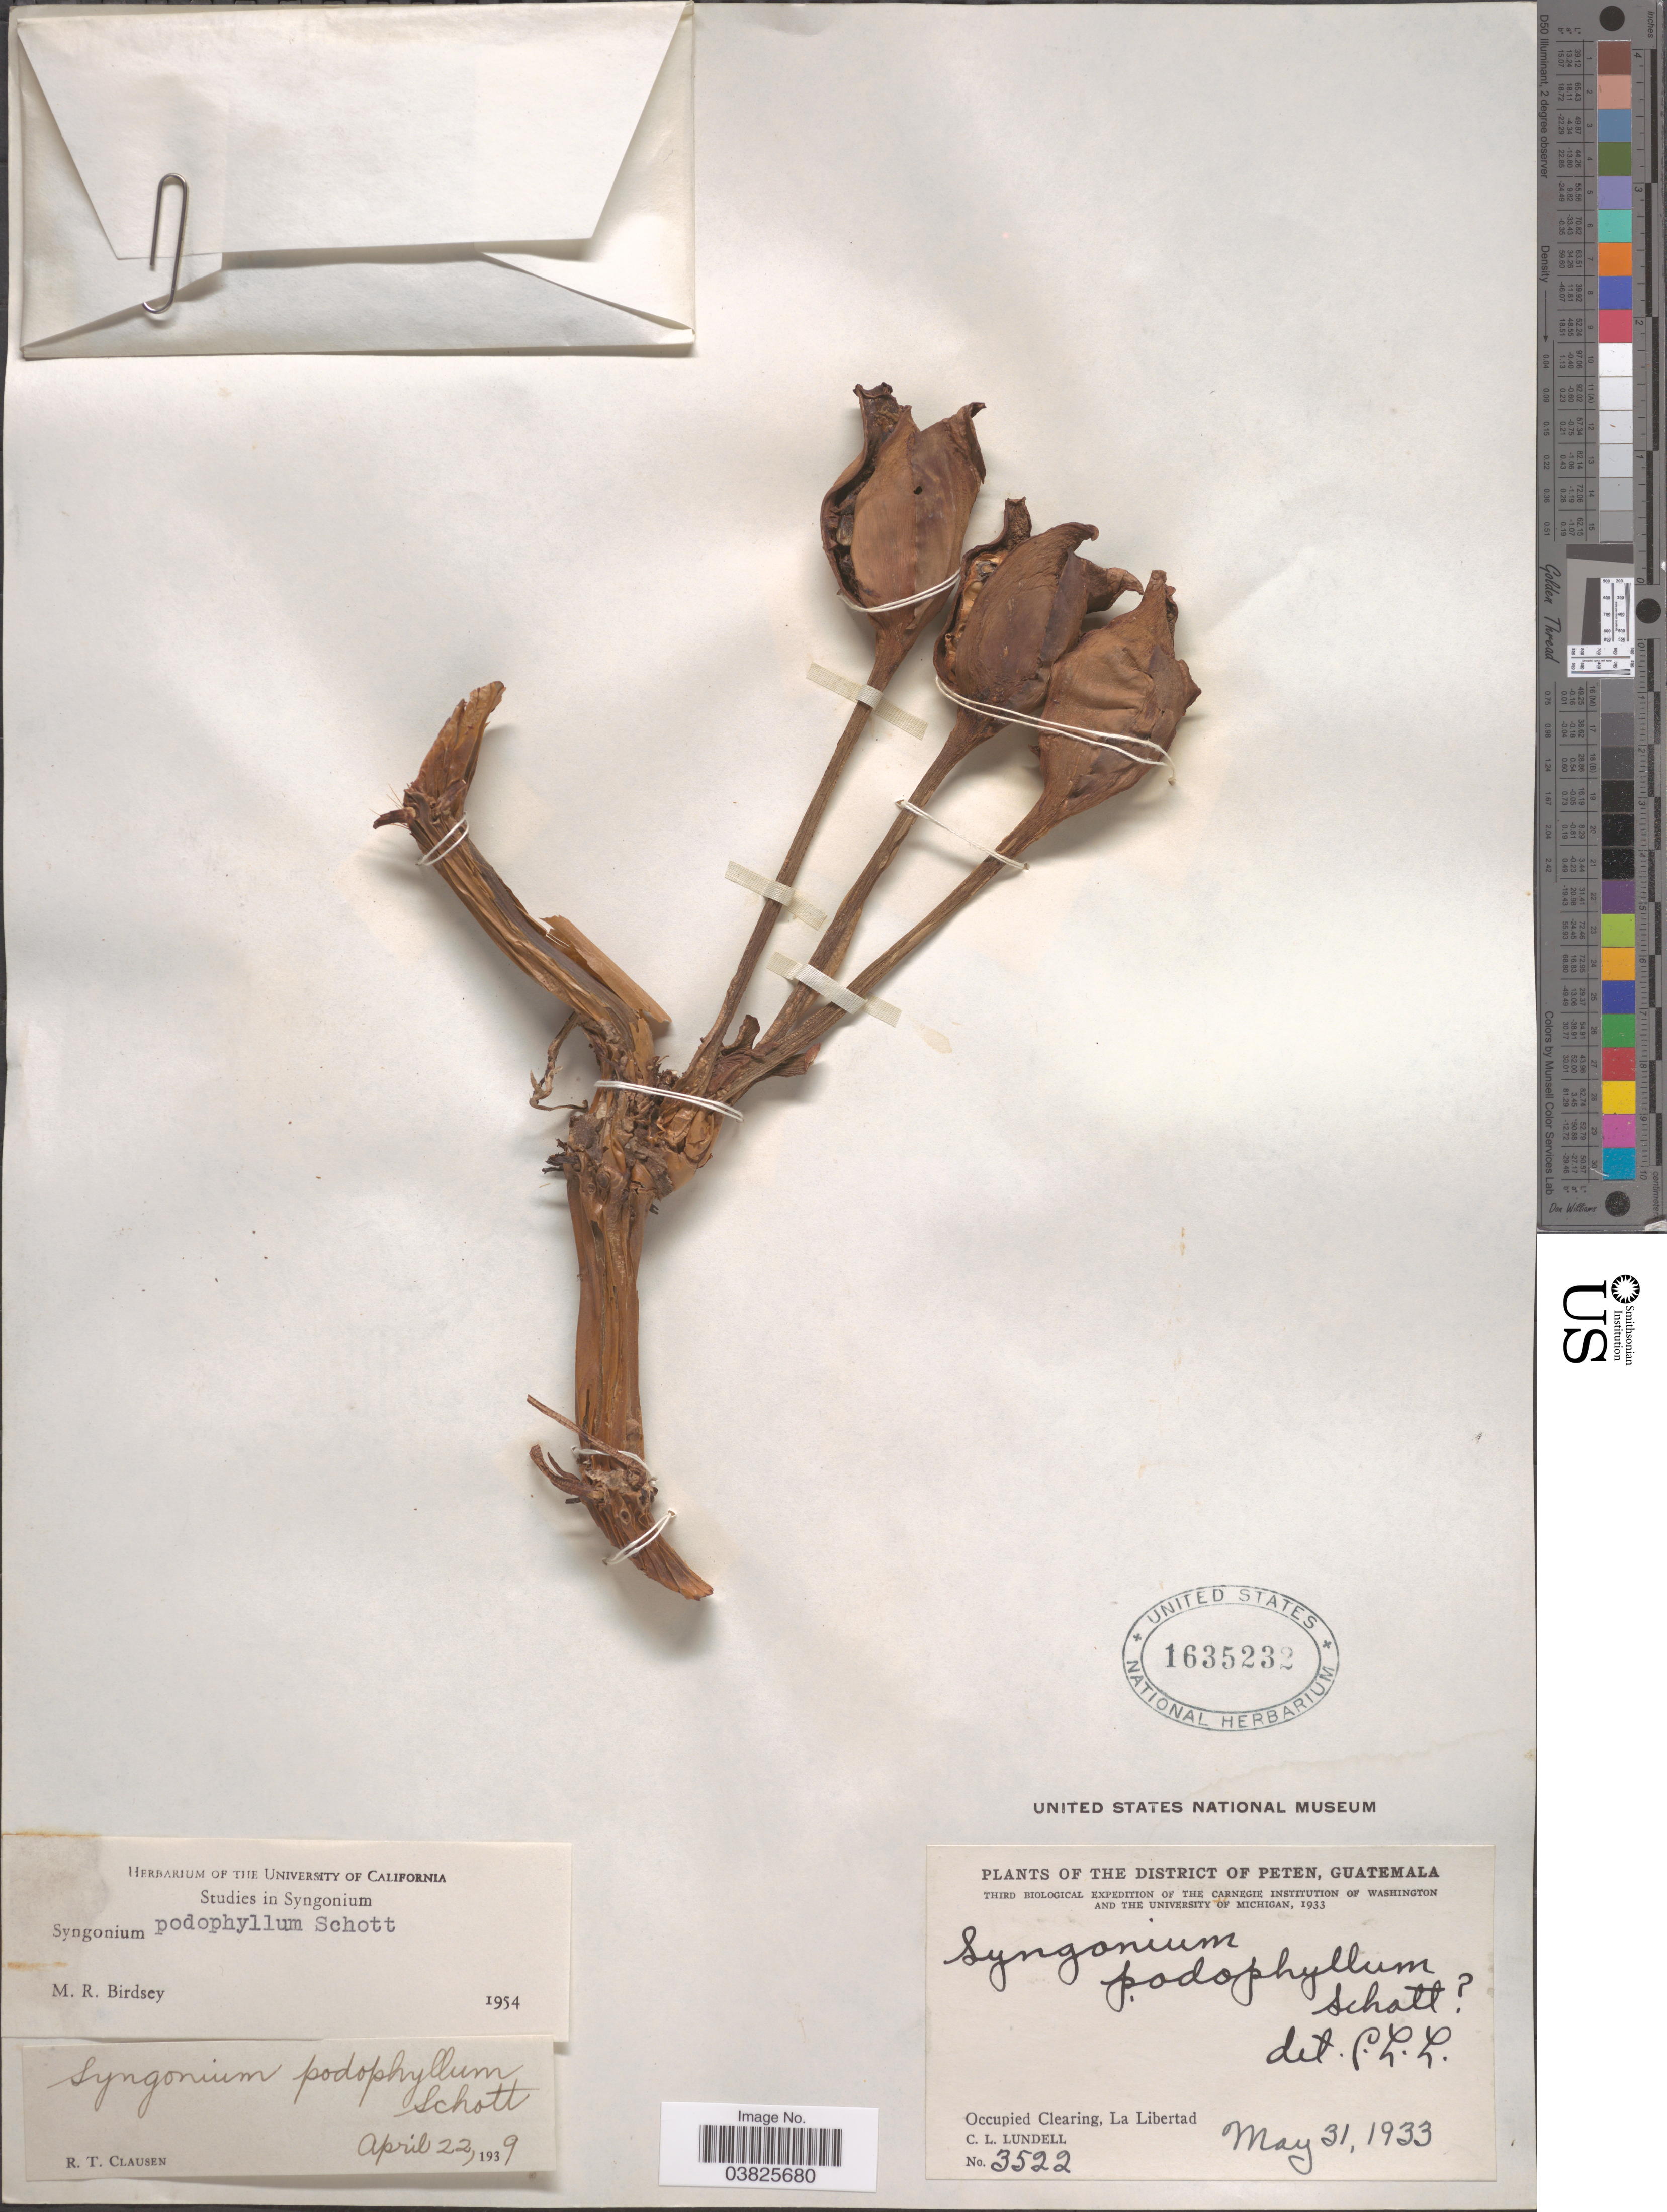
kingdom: Plantae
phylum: Tracheophyta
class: Liliopsida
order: Alismatales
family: Araceae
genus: Syngonium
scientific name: Syngonium podophyllum 'Lemon-Lime'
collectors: C. L. Lundell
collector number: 3522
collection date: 1933-05-31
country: Guatemala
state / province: El Peten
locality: The District of Peten. Occupied Clearing, La Libertad.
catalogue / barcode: US 1635232